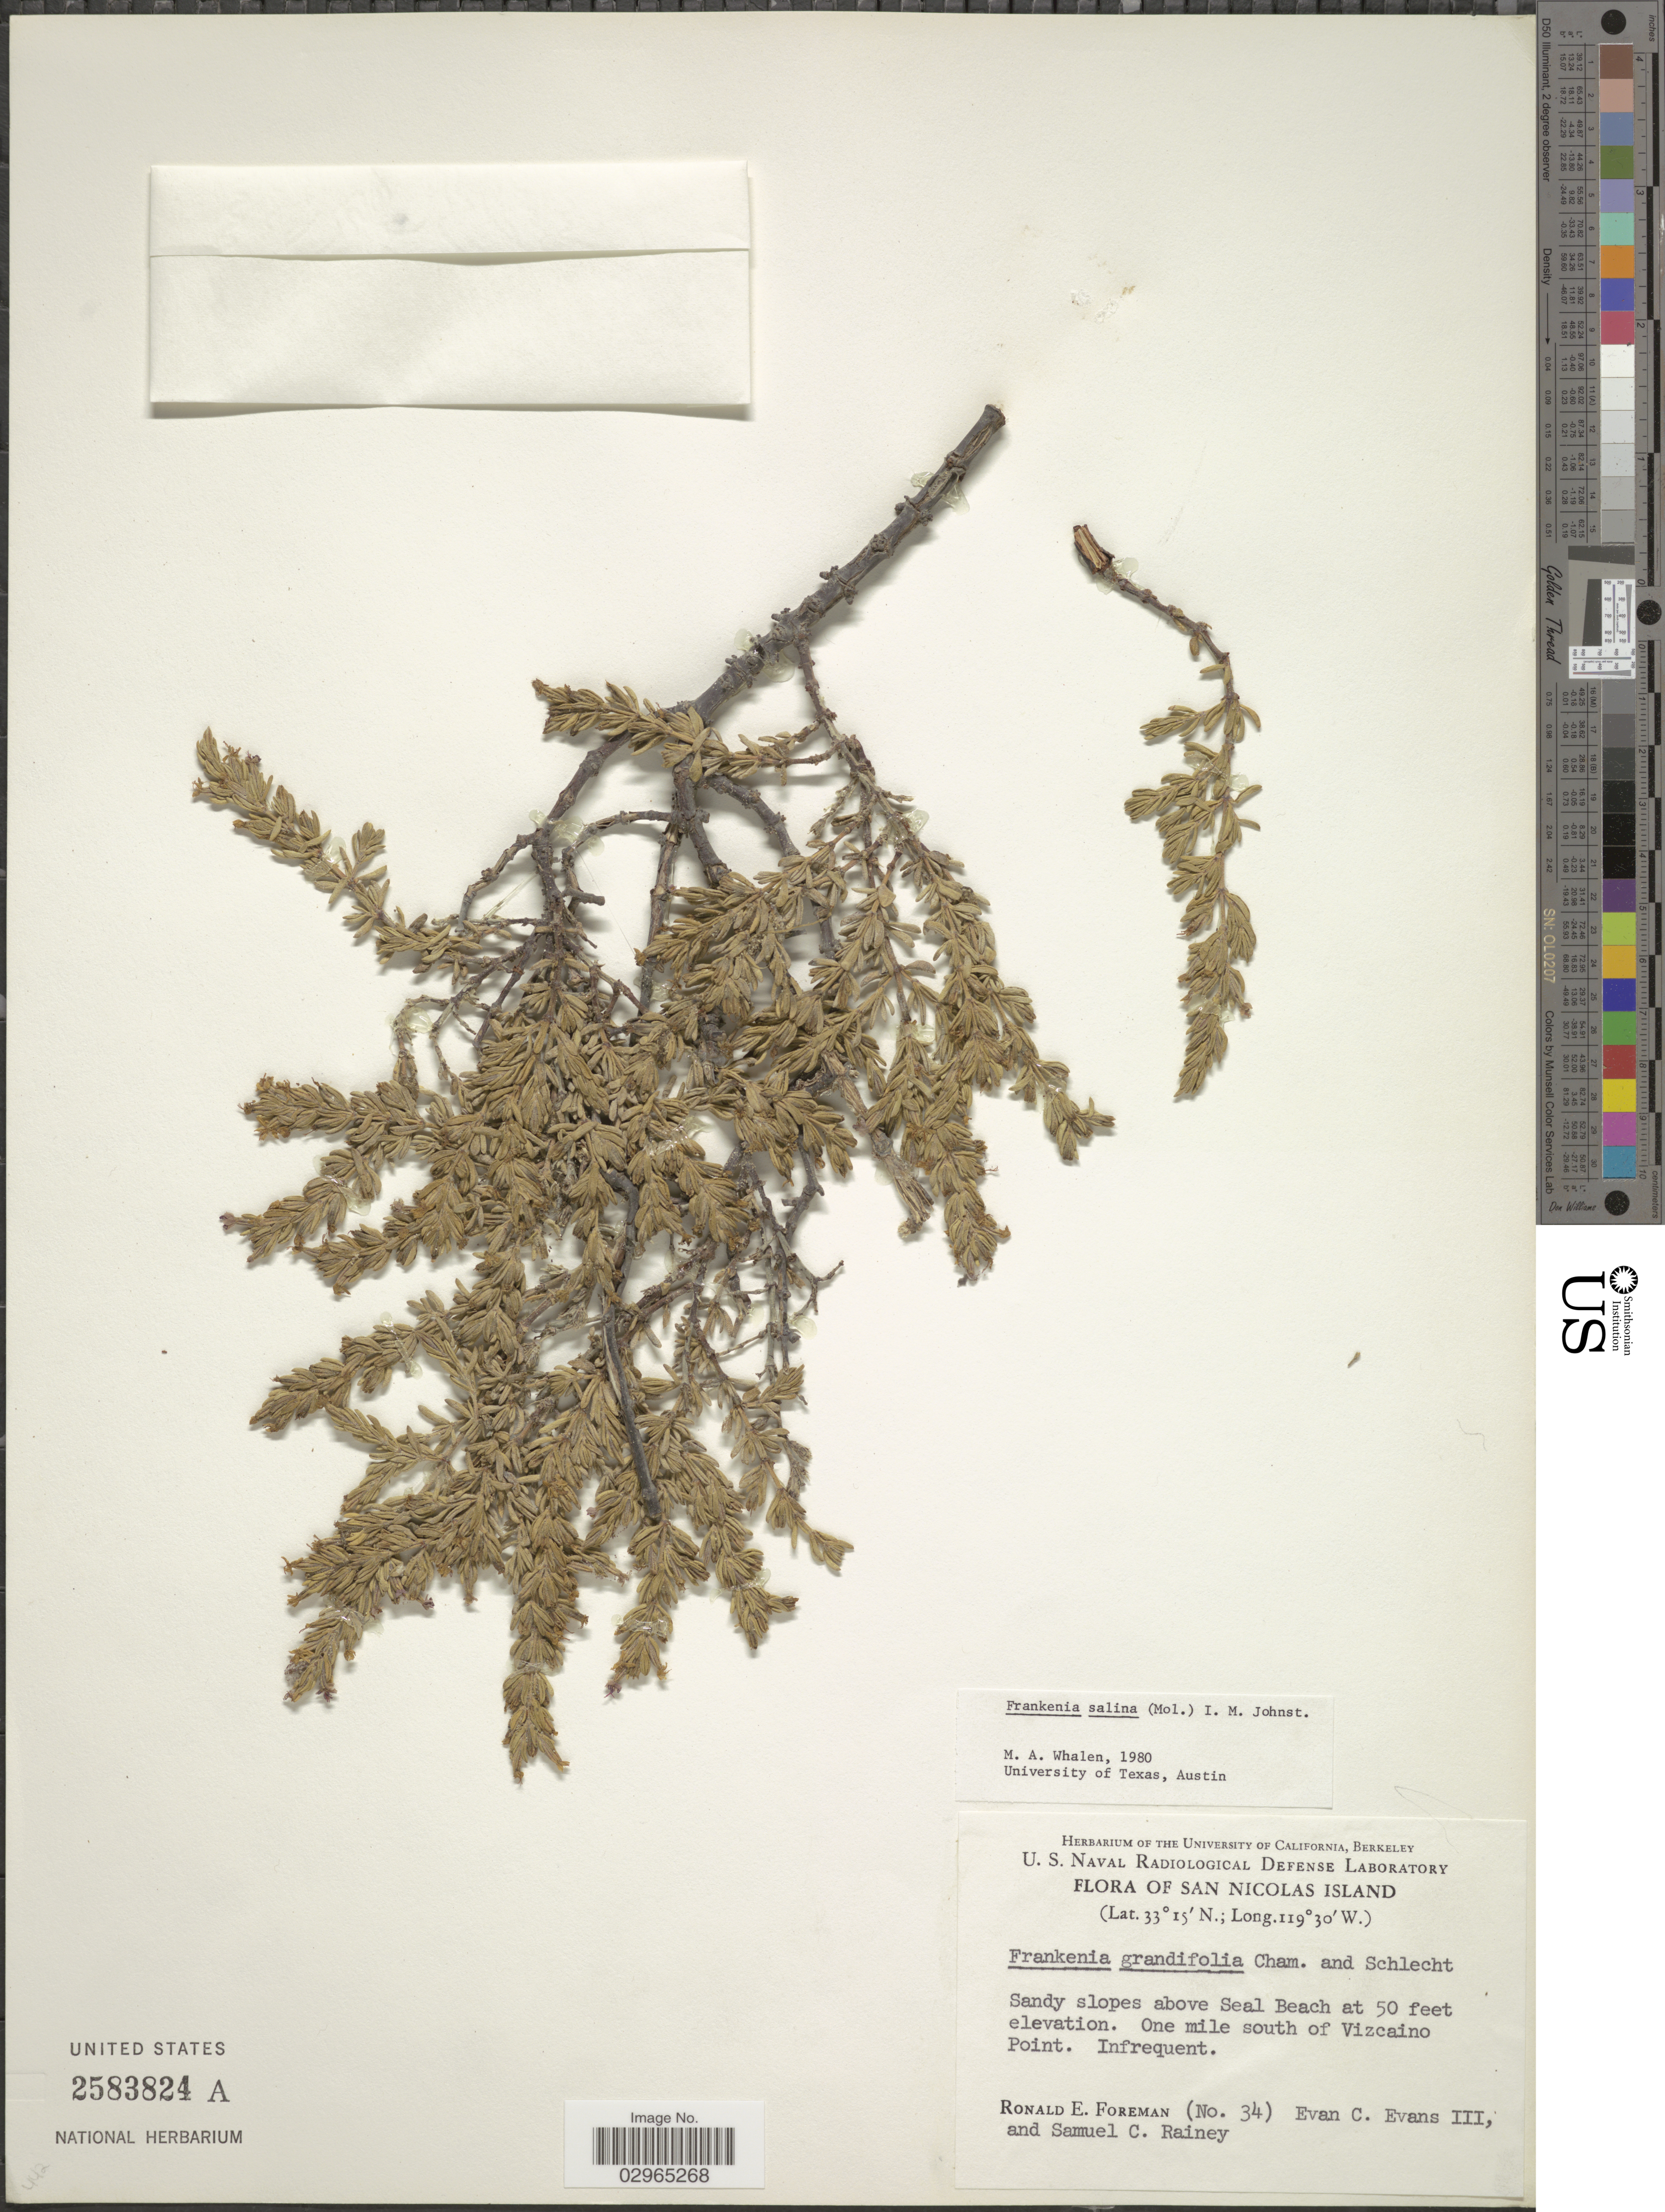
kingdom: Plantae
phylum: Tracheophyta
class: Magnoliopsida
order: Caryophyllales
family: Frankeniaceae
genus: Frankenia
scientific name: Frankenia salina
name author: (Molina) I.M. Johnst.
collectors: R. Foreman, E. C. Evans & S. C. Rainey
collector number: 34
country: United States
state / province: California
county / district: Ventura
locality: San Nicolas Island. Sandy slopes above Seal Beach. One mile south of Vizcaino Point.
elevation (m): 15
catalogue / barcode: US 2583824A